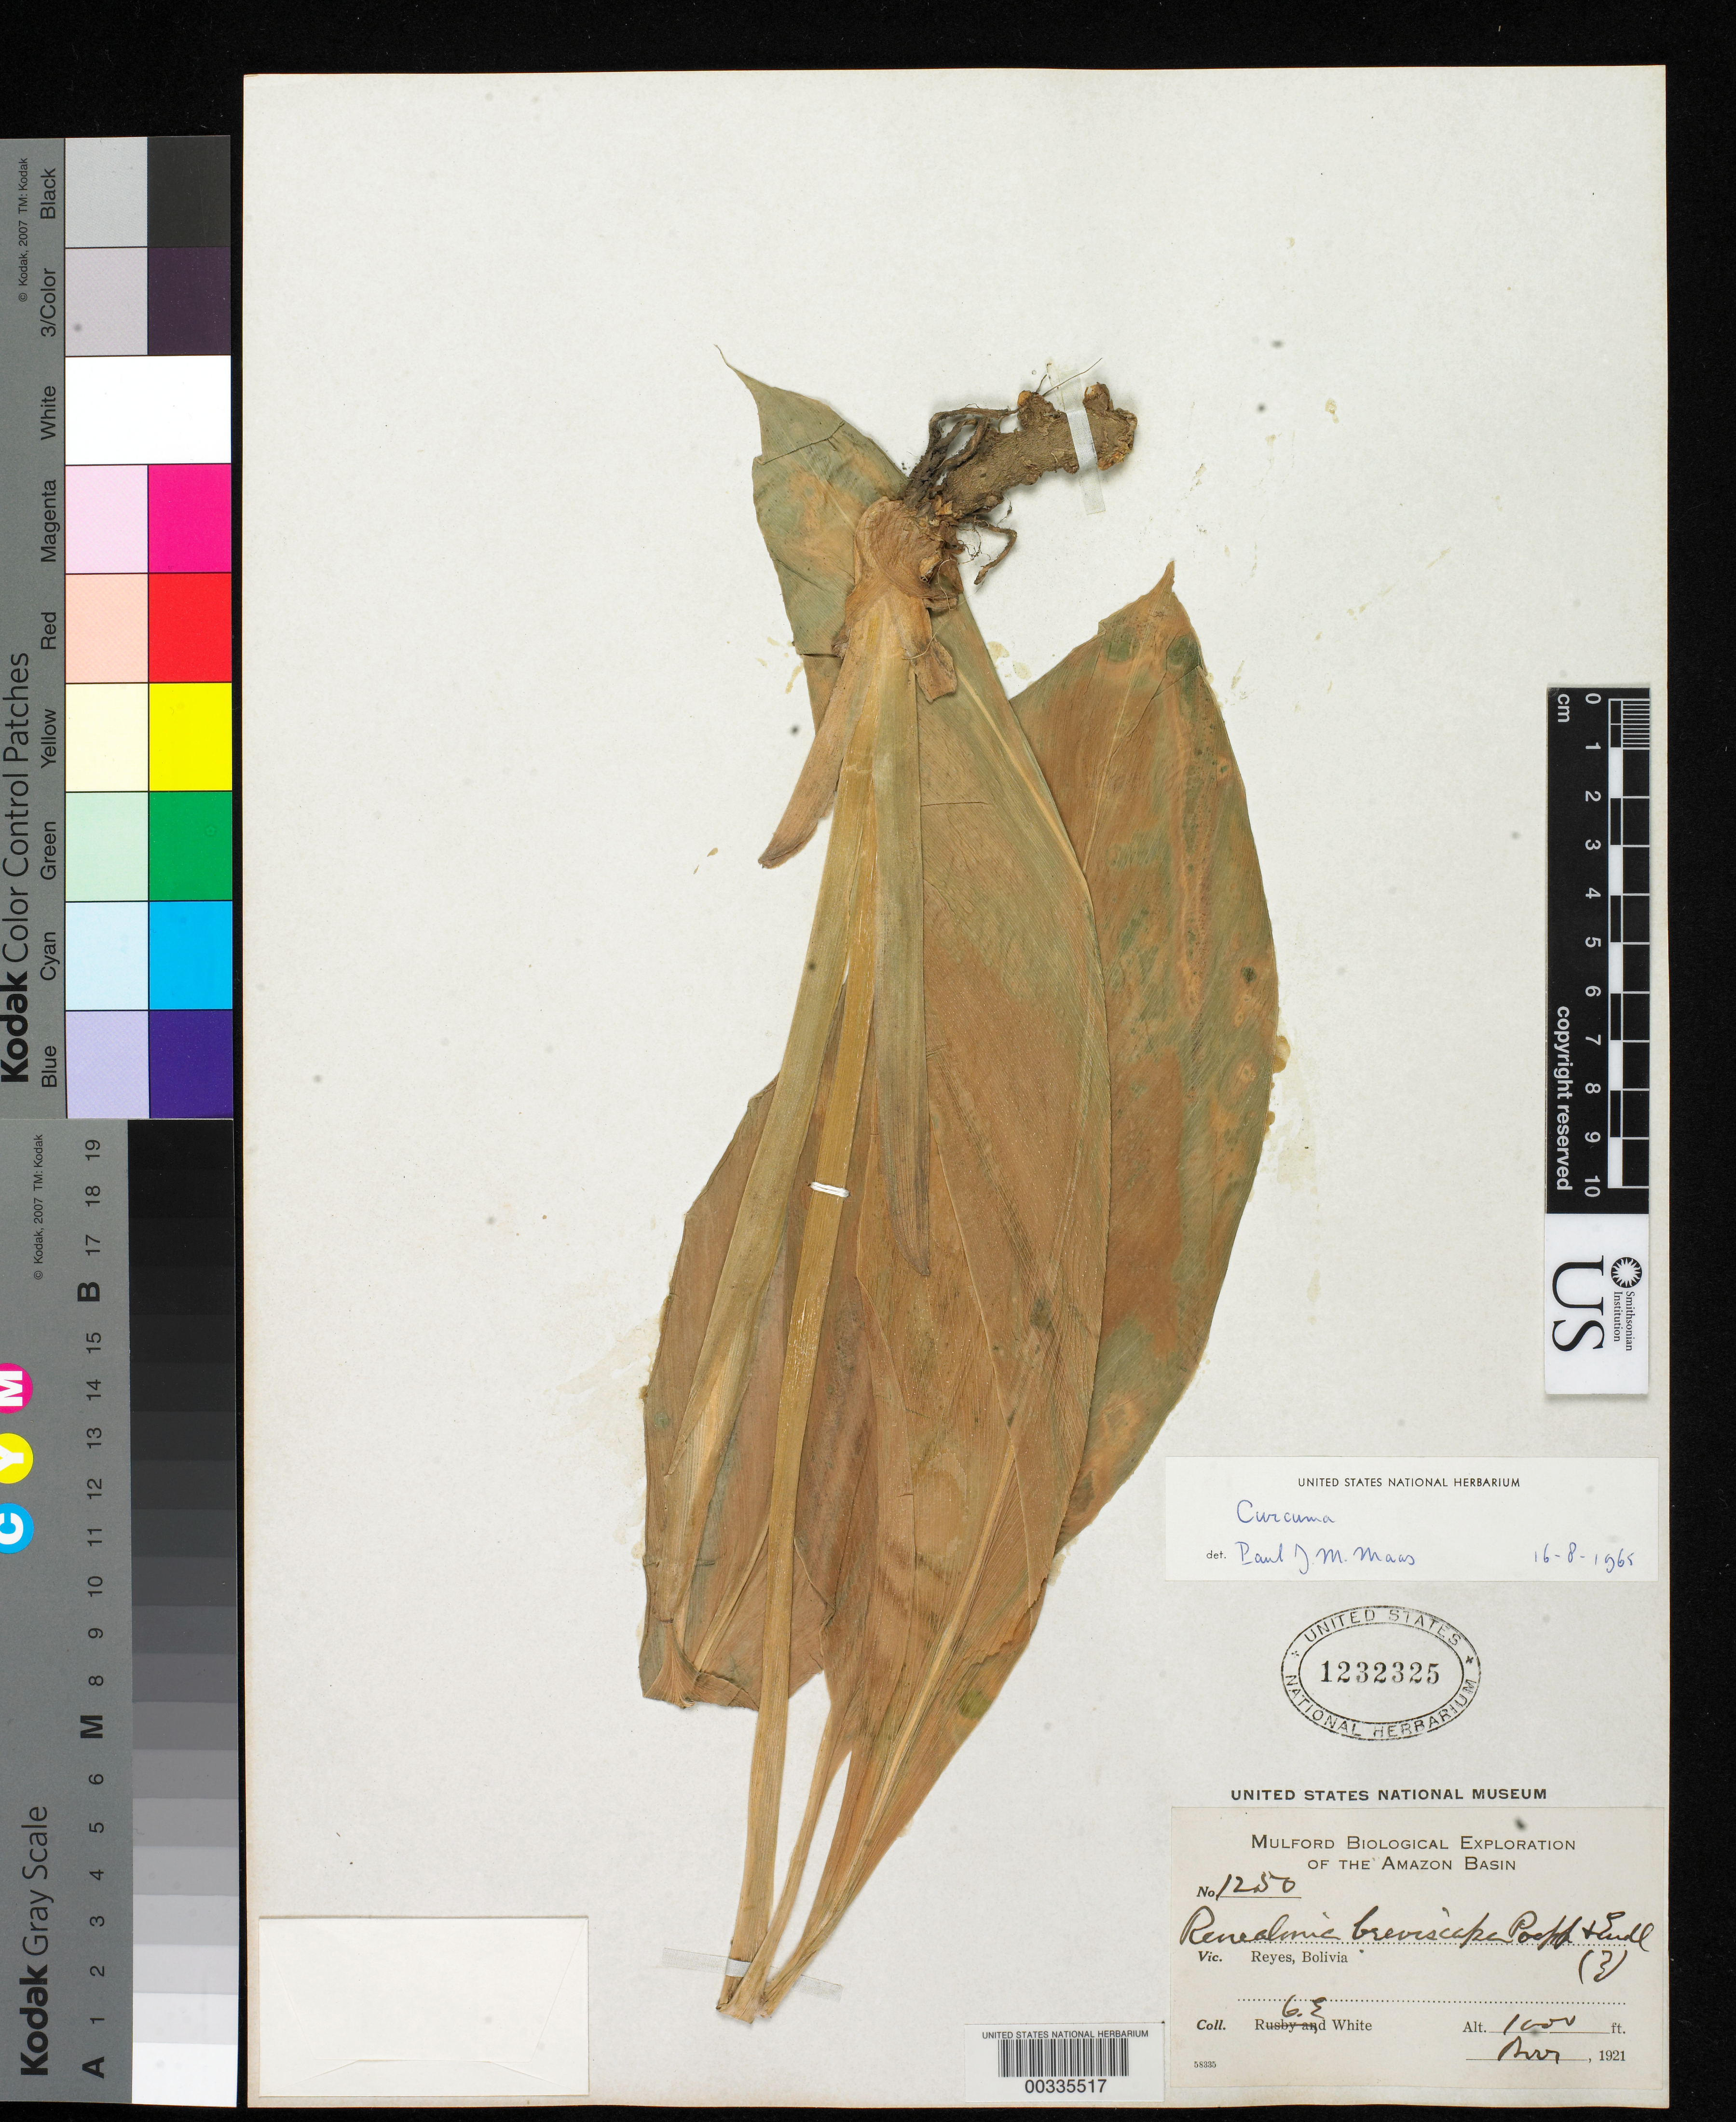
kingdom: Plantae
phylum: Tracheophyta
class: Liliopsida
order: Zingiberales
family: Zingiberaceae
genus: Curcuma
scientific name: Curcuma sp.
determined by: Maas, Paul J. M.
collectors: O. E. White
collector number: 1250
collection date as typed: Nov 1921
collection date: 1921-11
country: Bolivia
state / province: Beni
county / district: José Ballivián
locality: Reyes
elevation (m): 305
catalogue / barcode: US 1232325